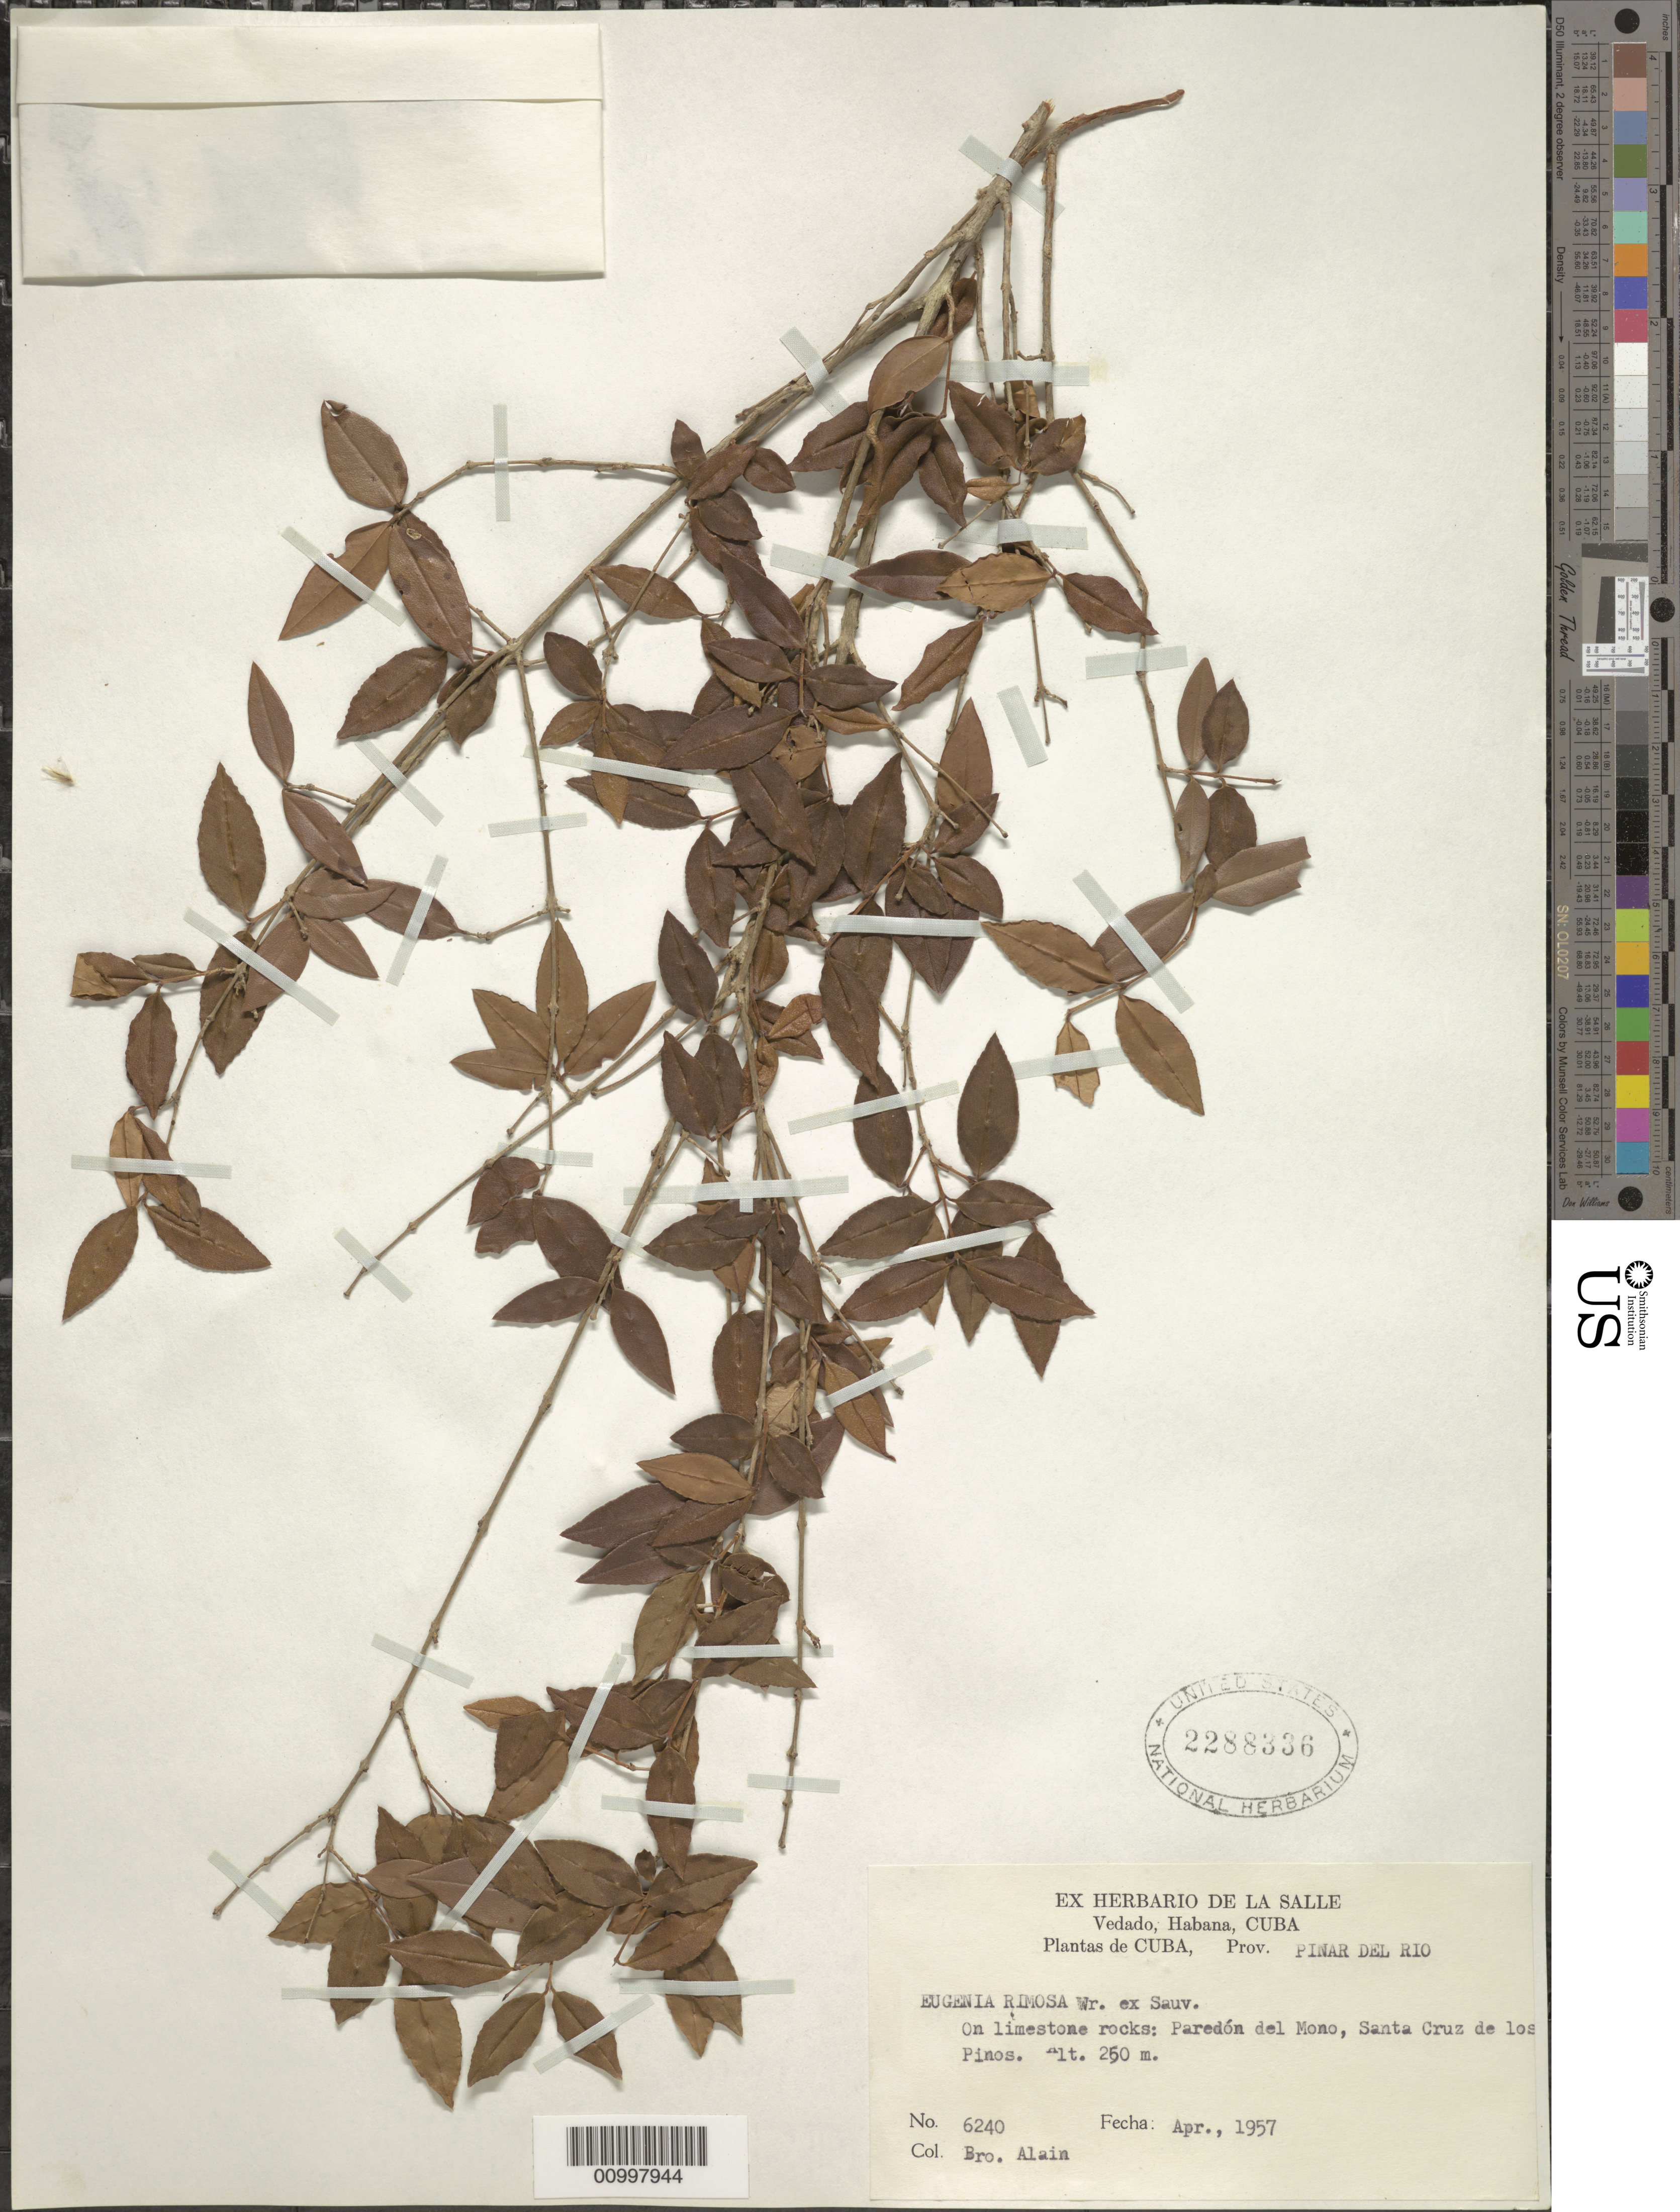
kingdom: Plantae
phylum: Tracheophyta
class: Magnoliopsida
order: Myrtales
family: Myrtaceae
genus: Eugenia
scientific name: Eugenia rimosa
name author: C. Wright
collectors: A. H. Liogier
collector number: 6240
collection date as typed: Apr 1957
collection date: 1957-04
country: Cuba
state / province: Pinar del Rio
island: Cuba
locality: Paredón del Mono, Santa Cruz de los Pinos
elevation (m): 250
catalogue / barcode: US 2288336